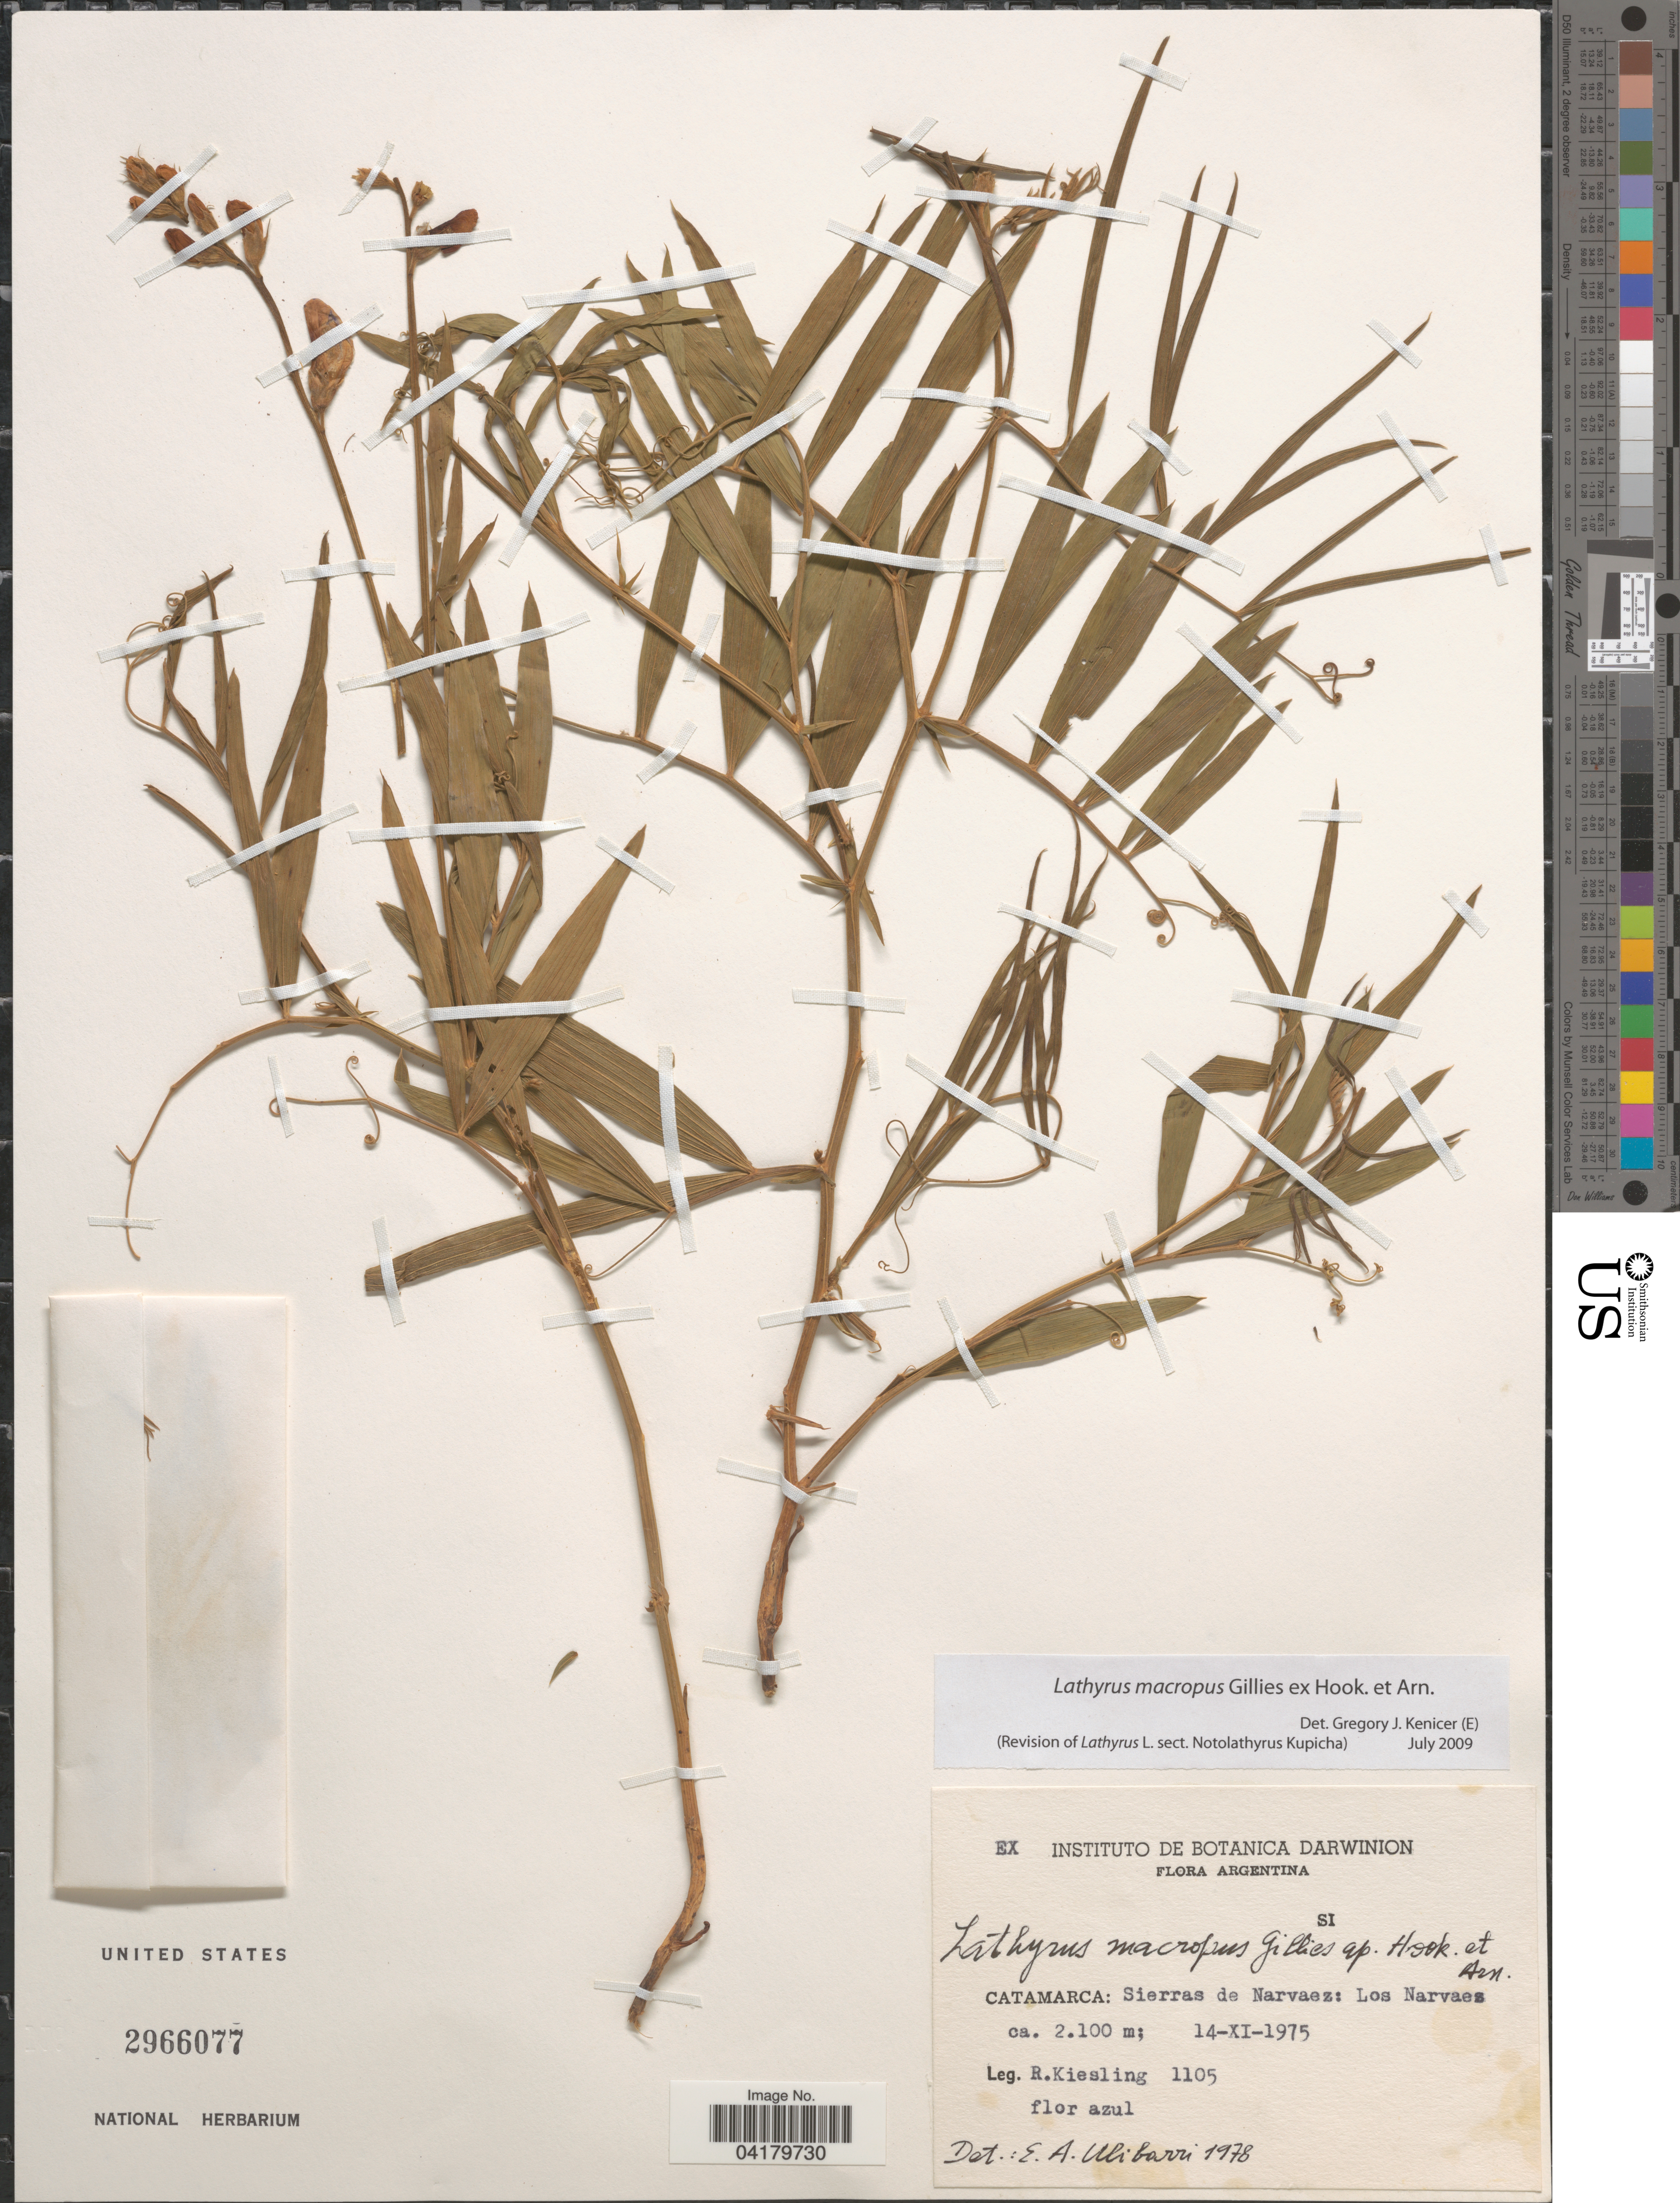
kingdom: Plantae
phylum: Tracheophyta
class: Magnoliopsida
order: Fabales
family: Fabaceae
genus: Lathyrus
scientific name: Lathyrus macropus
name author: Hook. & Arn.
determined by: Kenicer, Gregory J.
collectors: R. Kiesling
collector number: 1105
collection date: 1975-11-14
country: Argentina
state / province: Catamarca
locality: Sierras de Narvaez: Los Narvaes.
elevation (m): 2100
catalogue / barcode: US 2966077